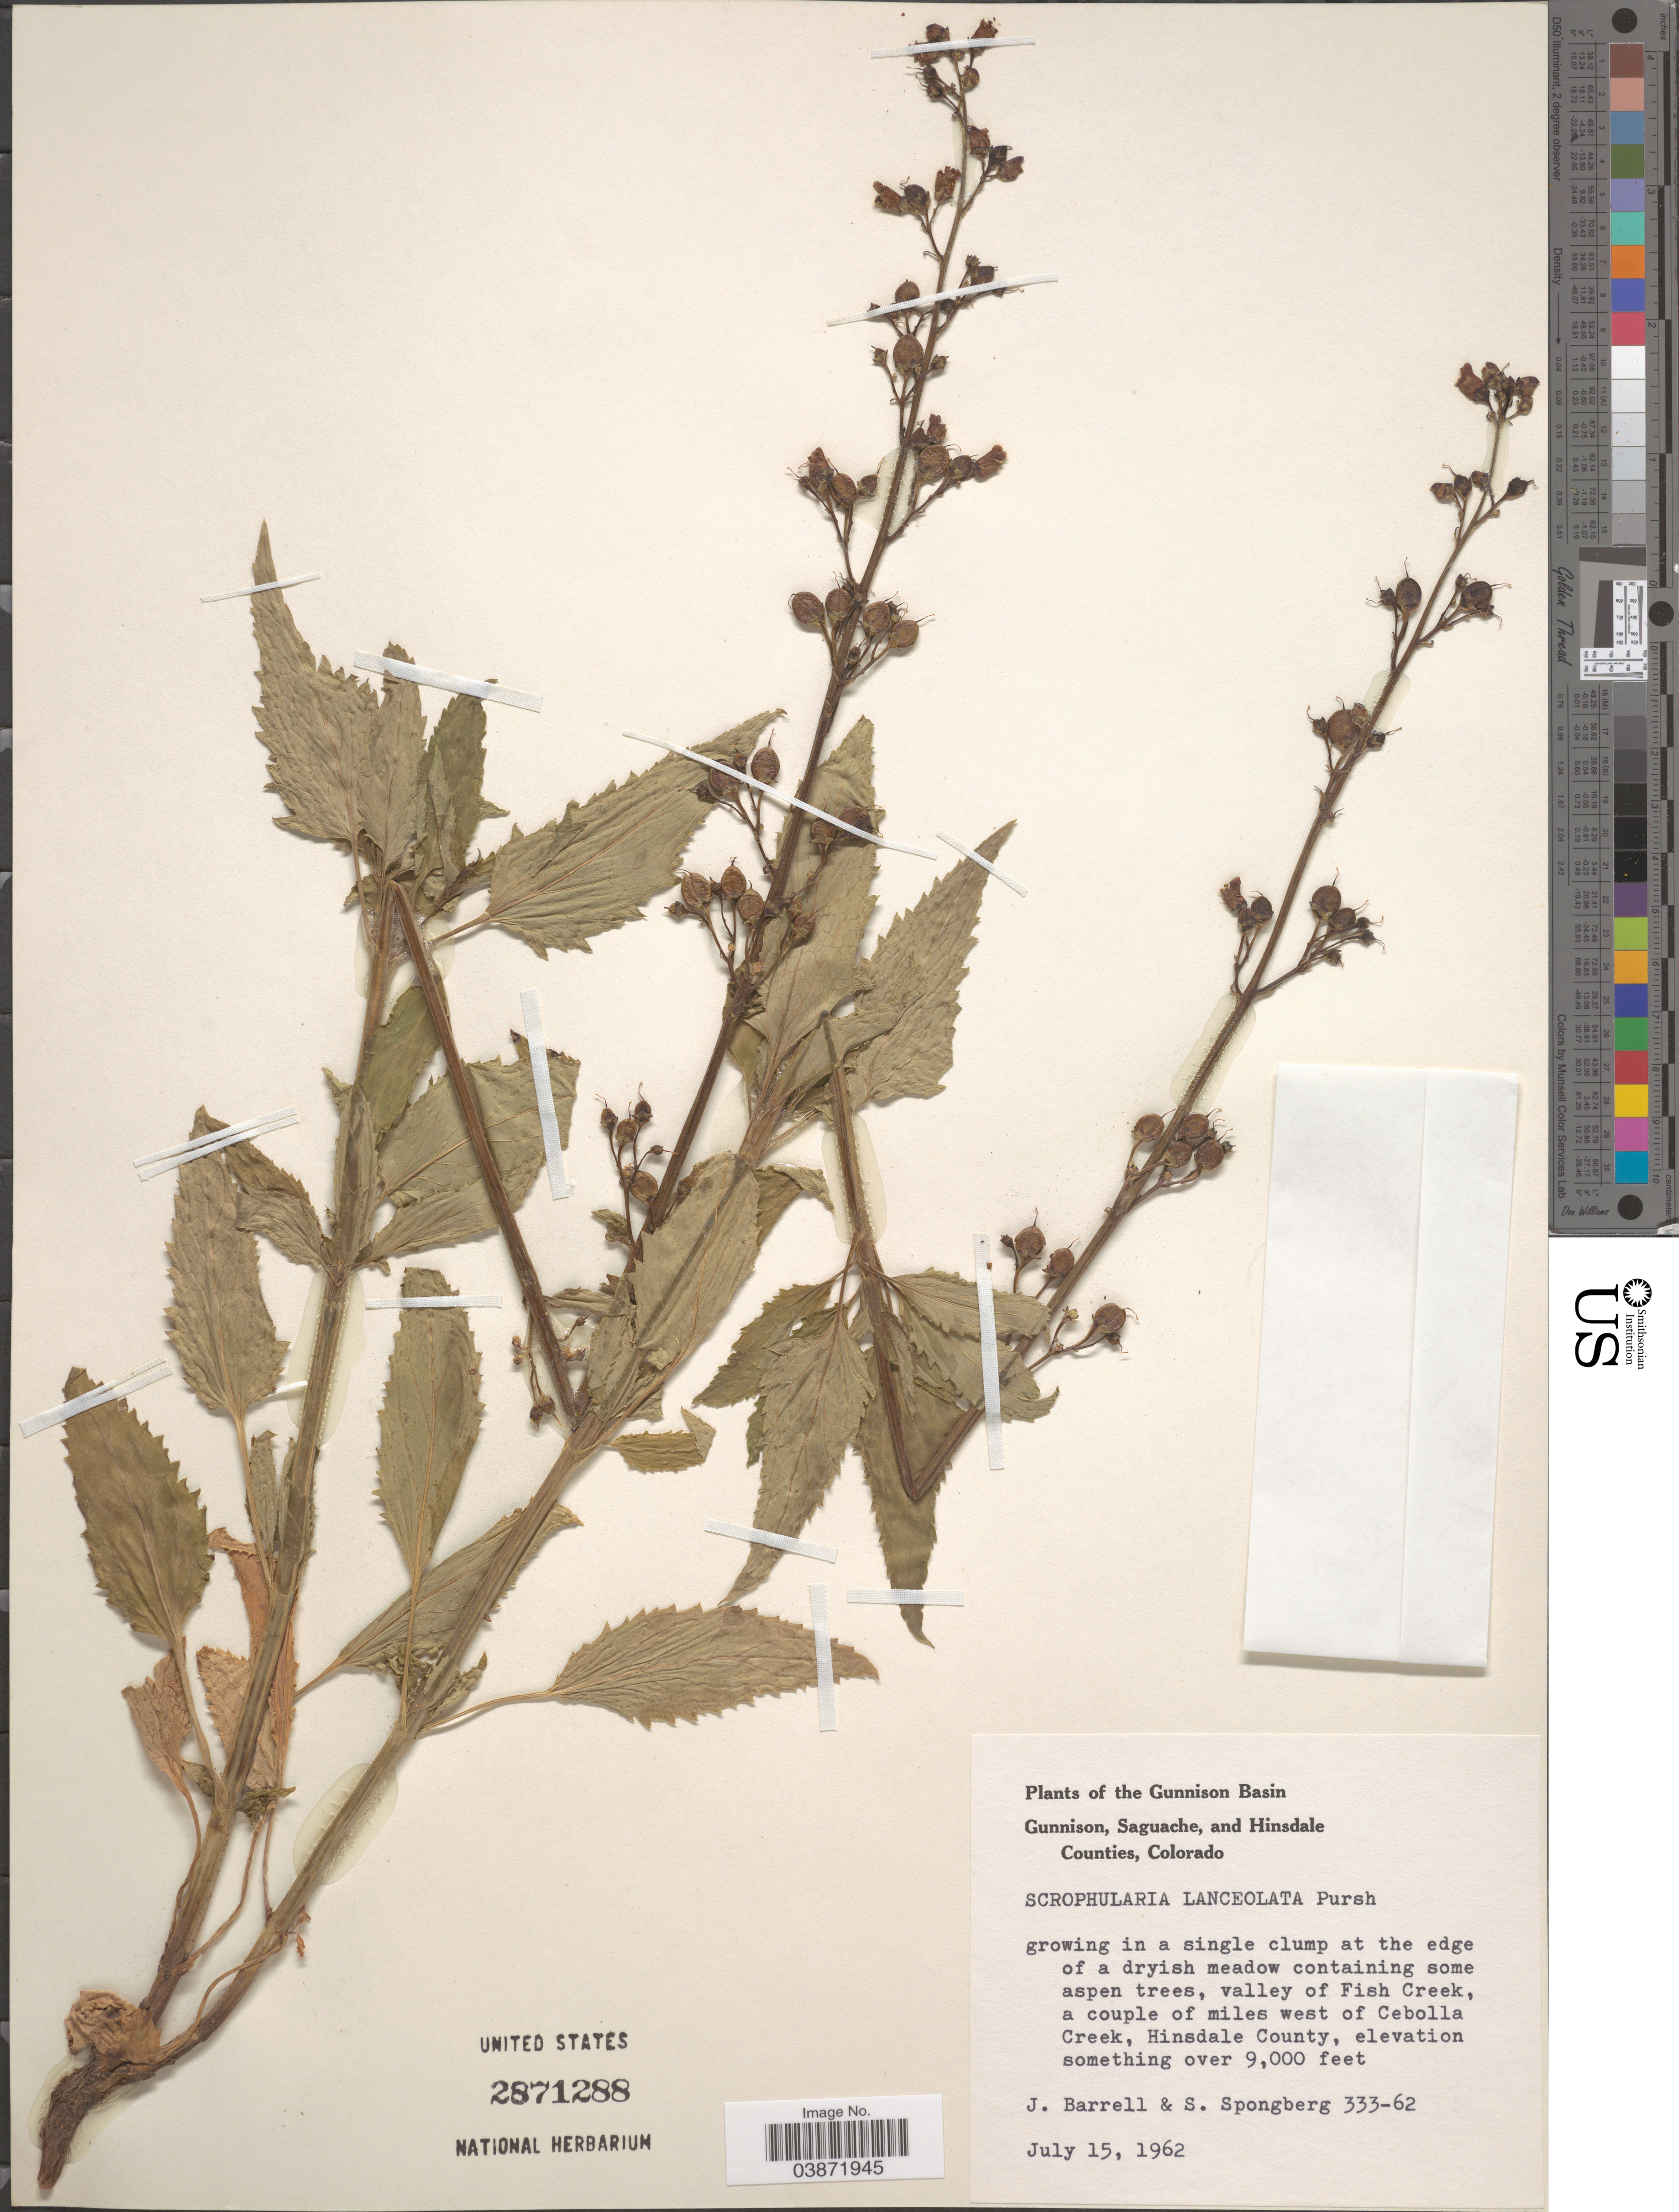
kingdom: Plantae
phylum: Tracheophyta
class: Magnoliopsida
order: Lamiales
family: Scrophulariaceae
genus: Scrophularia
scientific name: Scrophularia lanceolata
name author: Pursh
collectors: J. Barrell & S. A.Spongberg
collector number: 333-62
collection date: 1962-07-15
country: United States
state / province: Colorado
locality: The Gunnison Basin. The valley of Fish Creek, a couple of miles west of Cebolla Creek, Hinsdale County.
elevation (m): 2743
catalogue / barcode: US 2871288